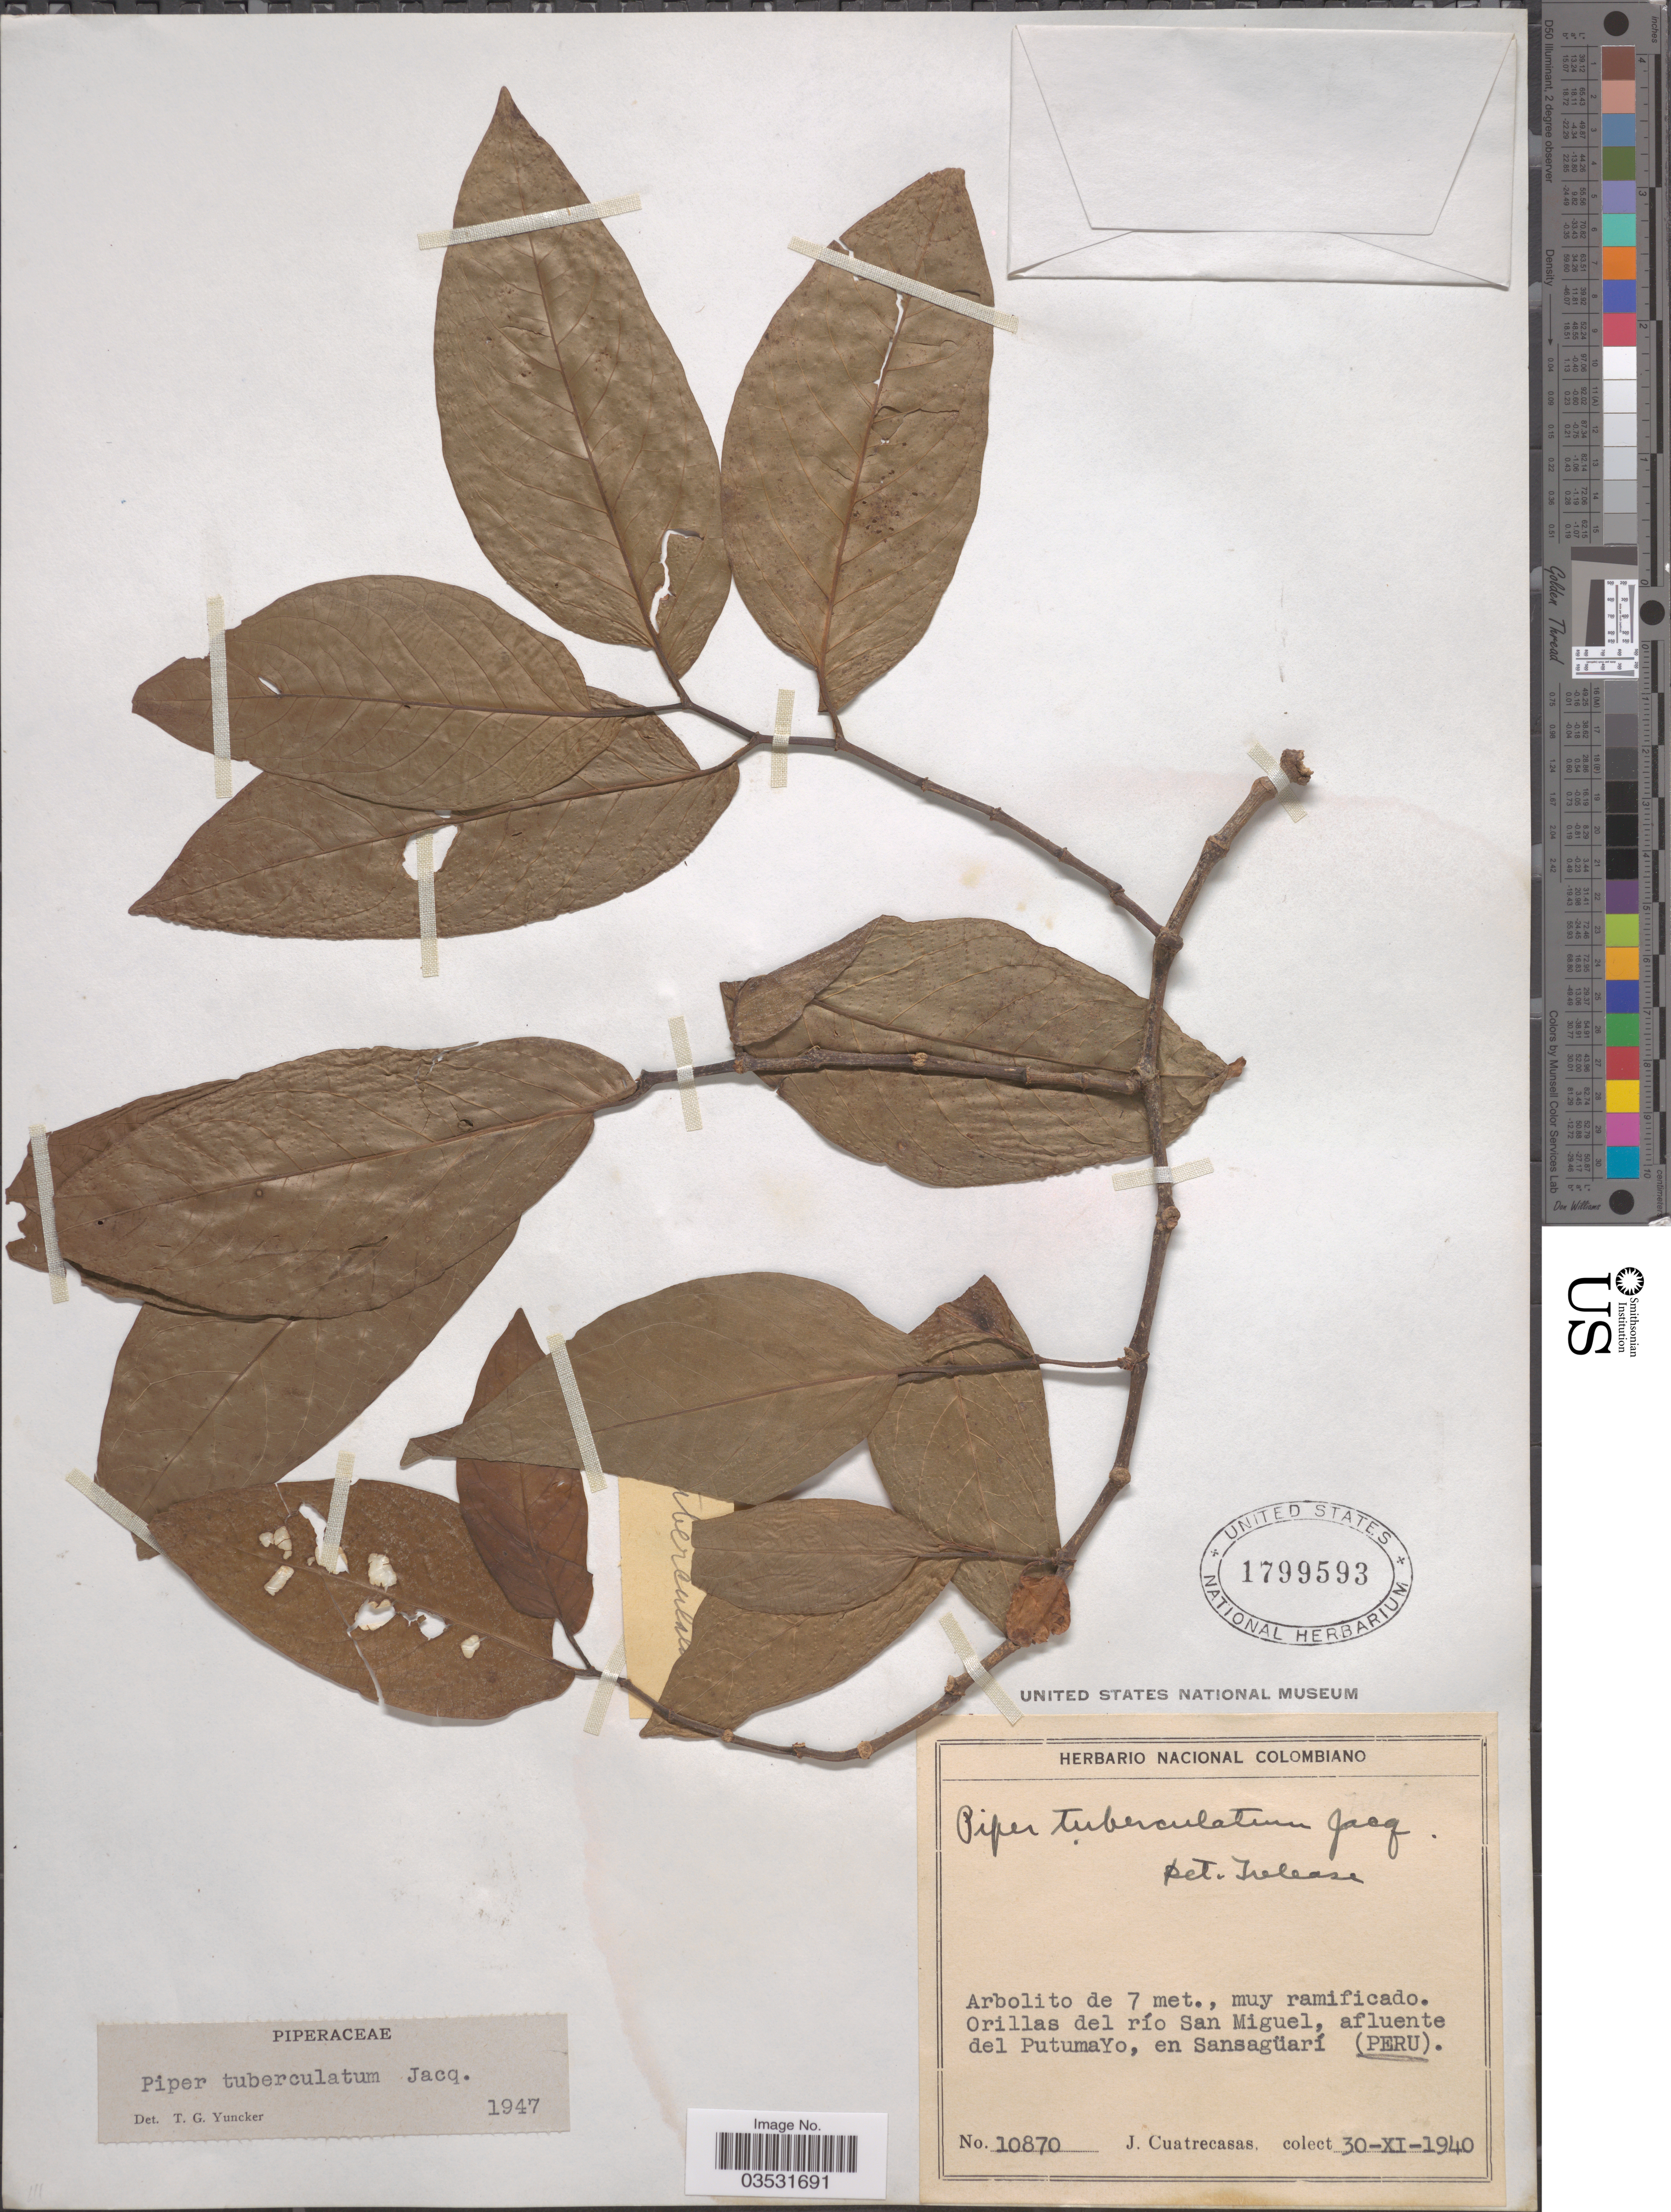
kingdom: Plantae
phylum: Tracheophyta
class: Magnoliopsida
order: Piperales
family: Piperaceae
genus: Piper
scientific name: Piper tuberculatum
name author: Jacq.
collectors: J. Cuatrecasas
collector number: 10870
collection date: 1940-11-30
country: Peru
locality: Orillas del río San Miguel, afluente del Putumayo, en Sansagüarí.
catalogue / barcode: US 1799593